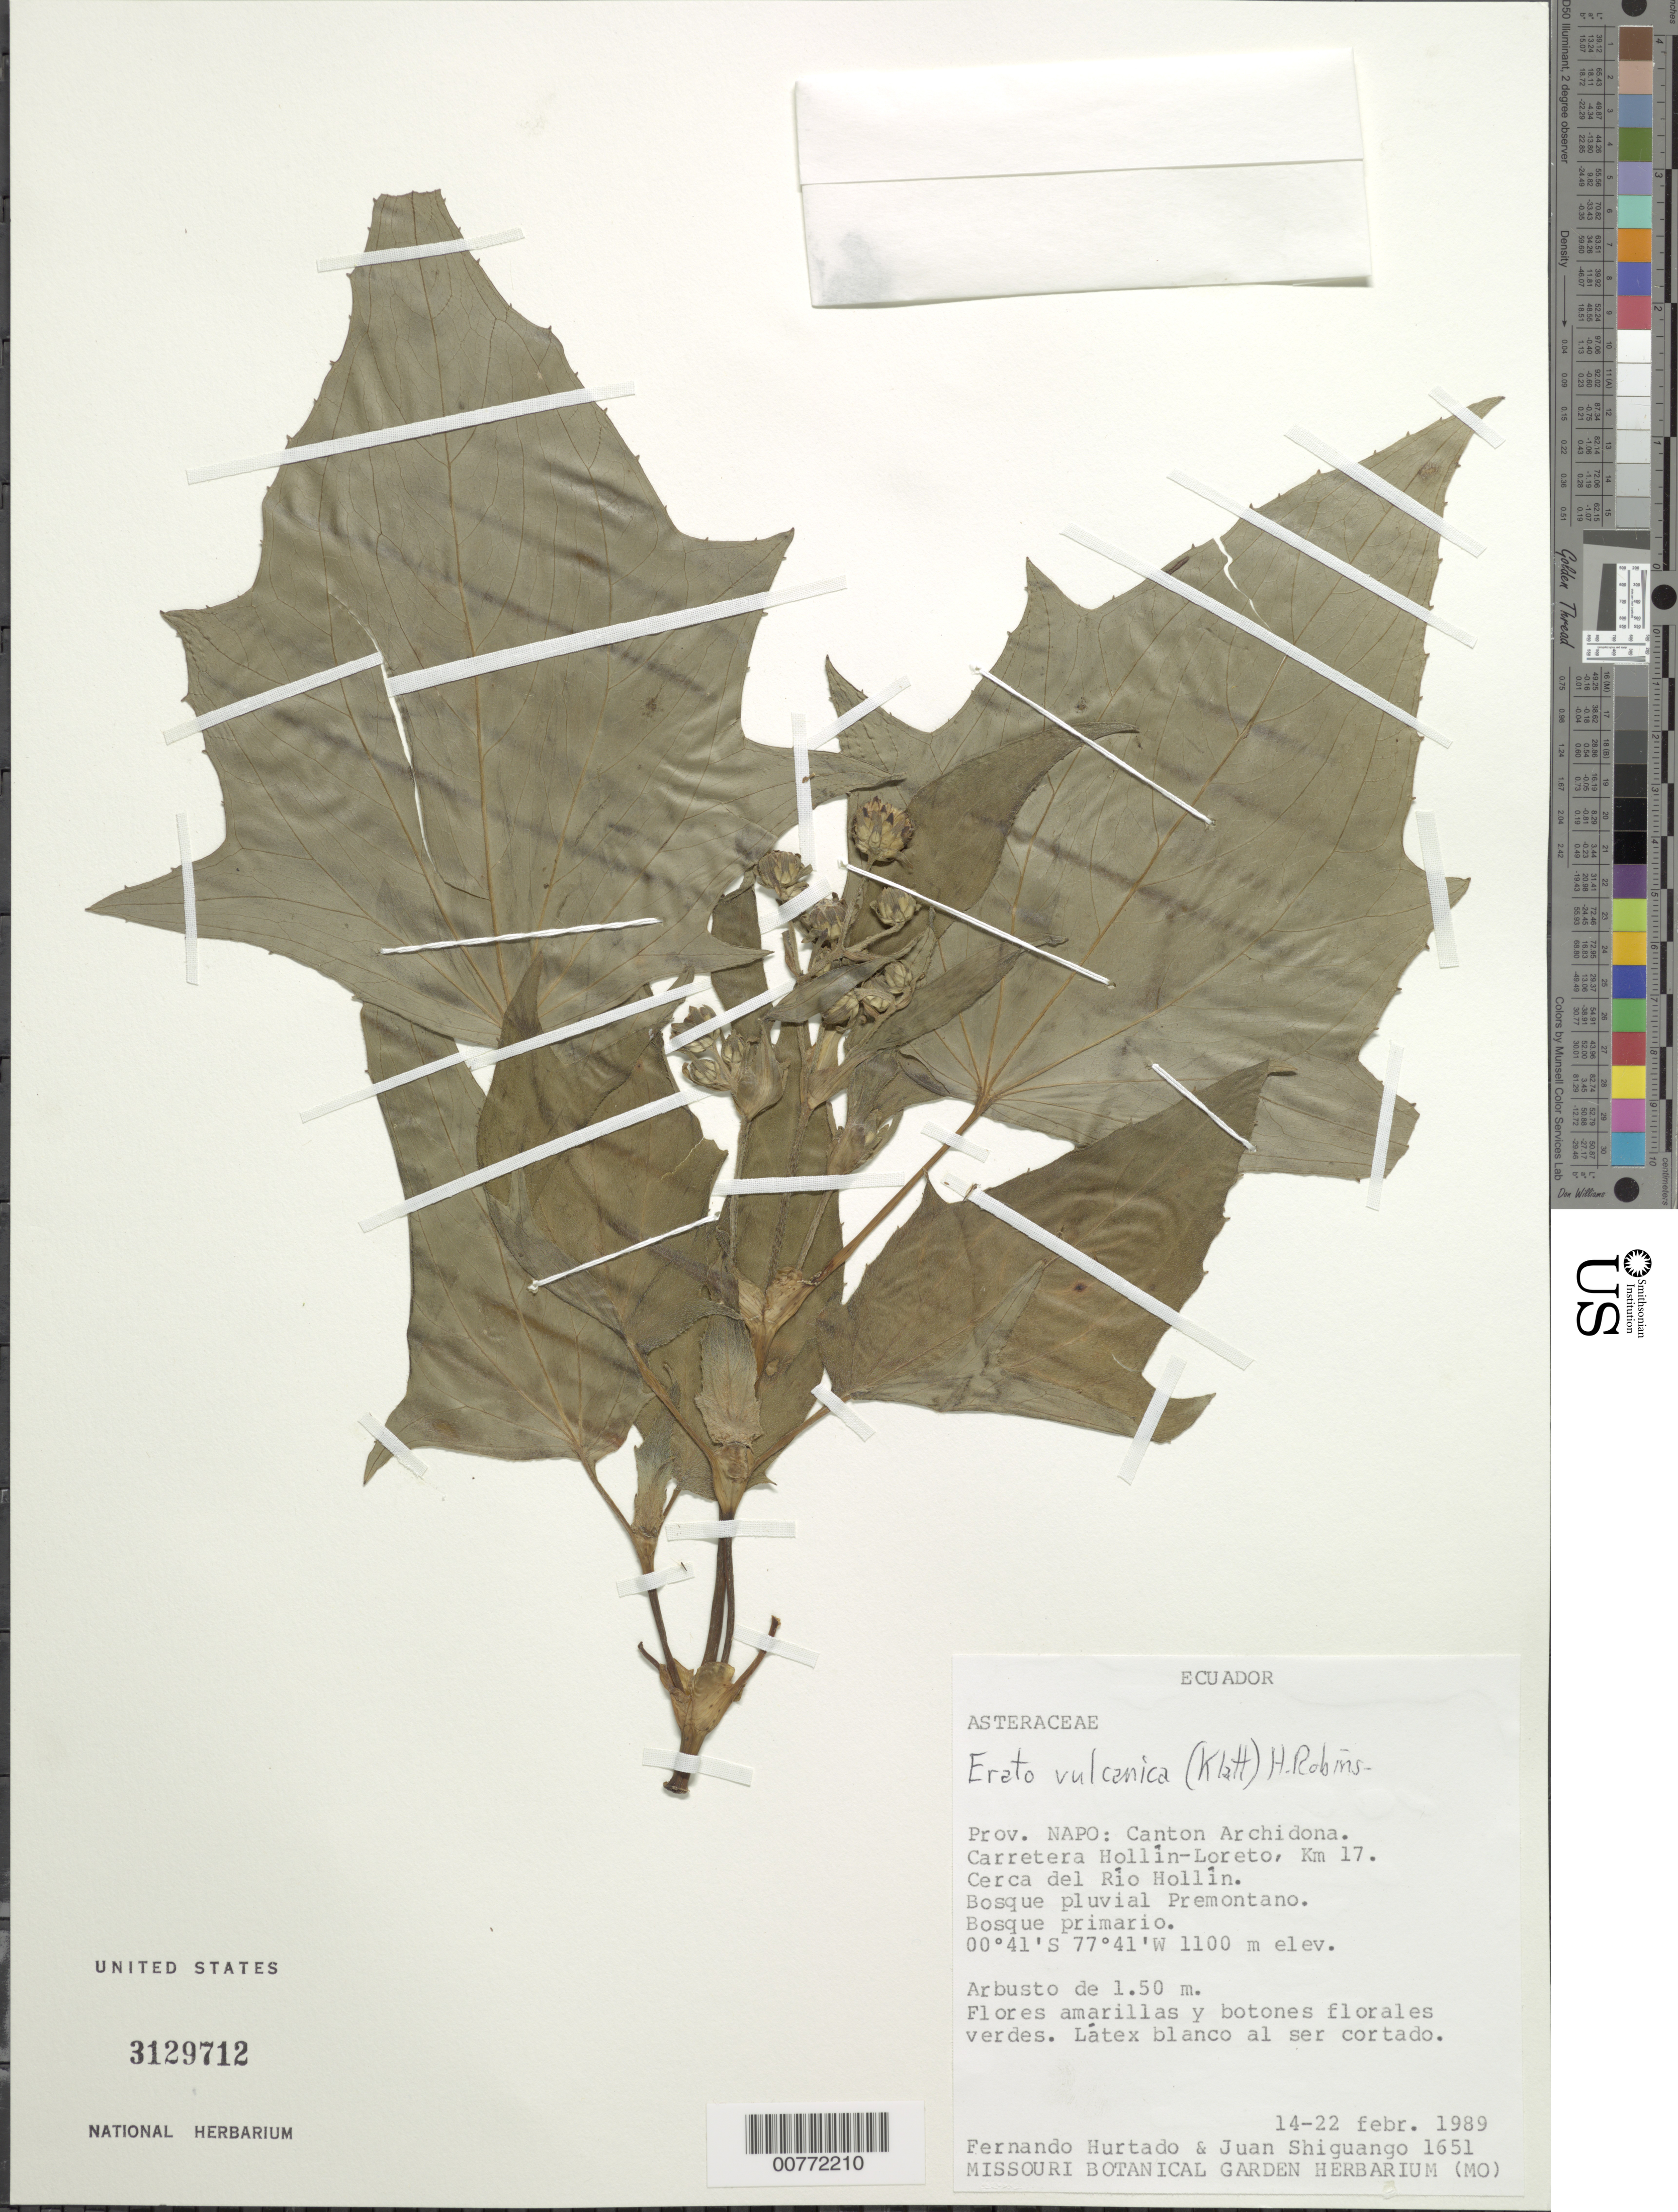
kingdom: Plantae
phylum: Tracheophyta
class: Magnoliopsida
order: Asterales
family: Asteraceae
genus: Erato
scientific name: Erato vulcanica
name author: (Klatt) H. Rob.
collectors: F. Hurtado & J. Shiguango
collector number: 1651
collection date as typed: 14 February 1989 to 22 February 1989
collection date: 1989-02-14/1989-02-22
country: Ecuador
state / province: Napo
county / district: Cantón Archidona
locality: Carretera Hollín-Loreto, km 17; cerca del Río Hollín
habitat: Bosque pluvial premontano; primario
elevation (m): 1100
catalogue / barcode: US 3129712